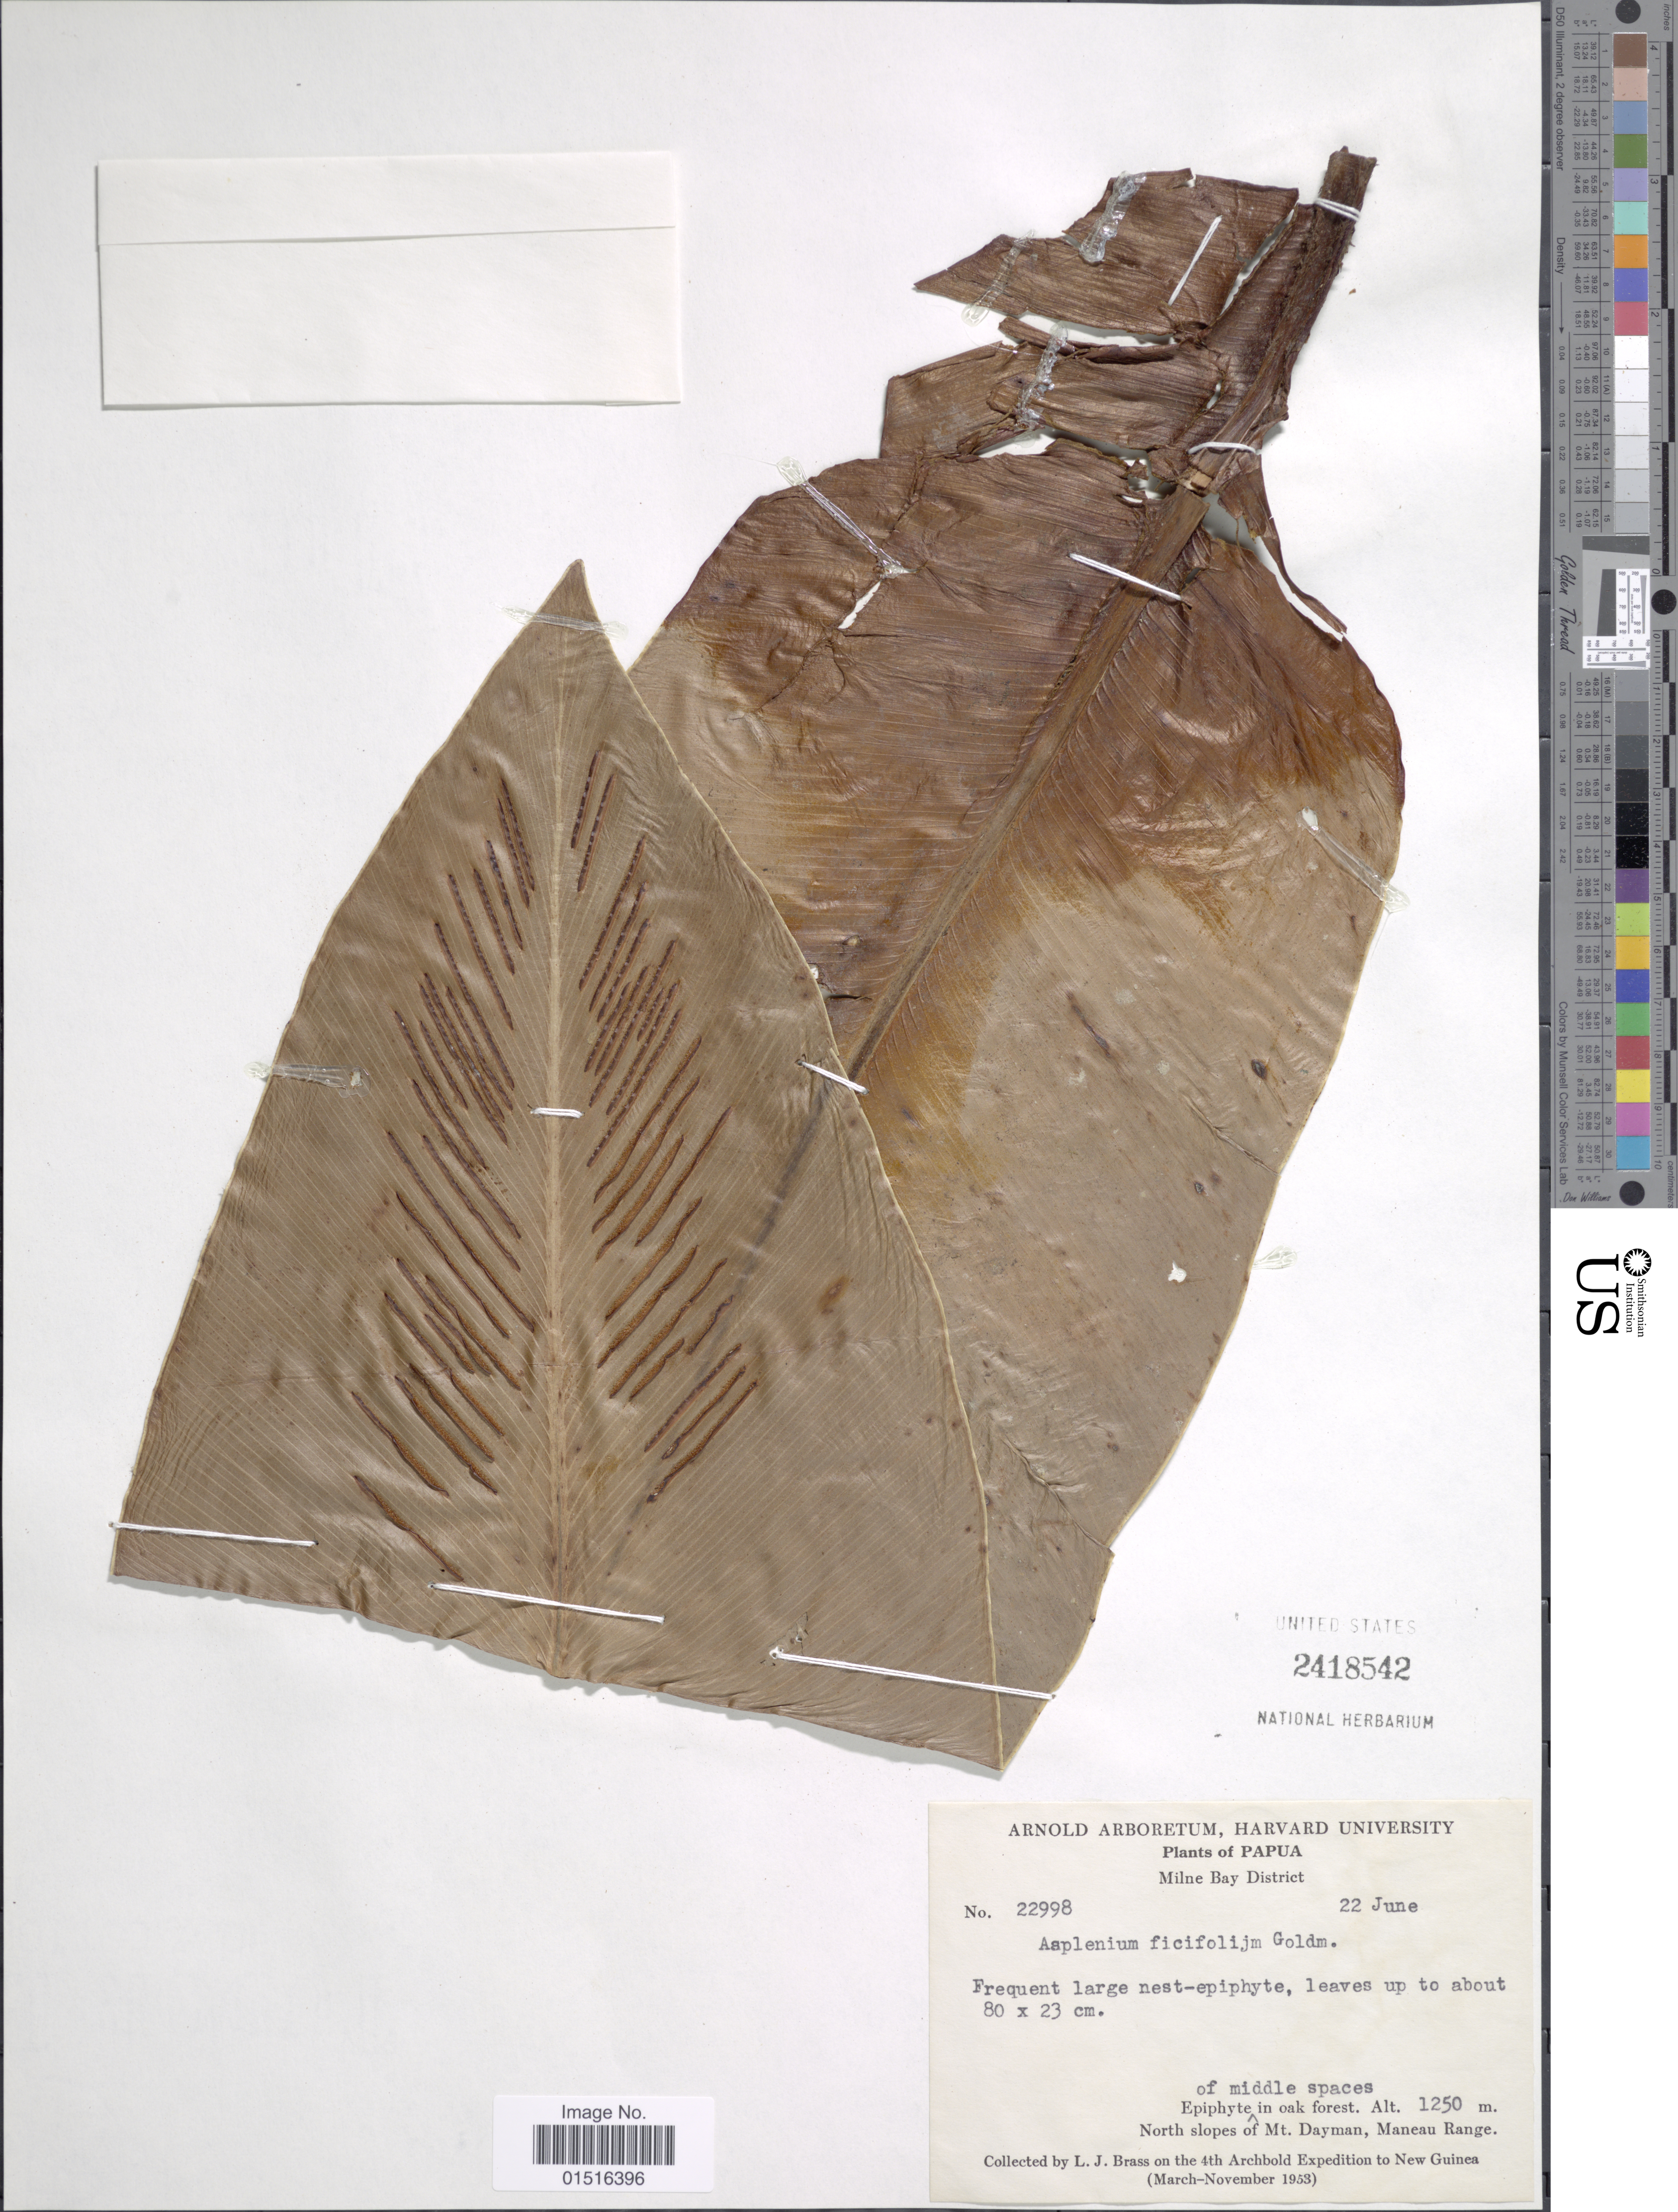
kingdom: Plantae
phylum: Tracheophyta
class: Polypodiopsida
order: Polypodiales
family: Aspleniaceae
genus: Asplenium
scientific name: Asplenium ficifolium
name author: Goldm.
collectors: L. J. Brass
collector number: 22998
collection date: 1953-06-22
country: Papua New Guinea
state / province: Milne Bay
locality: Papua, Milne Bay District, North slopes of Mt. Dayman, Maneau Range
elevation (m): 1250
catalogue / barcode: US 2418542